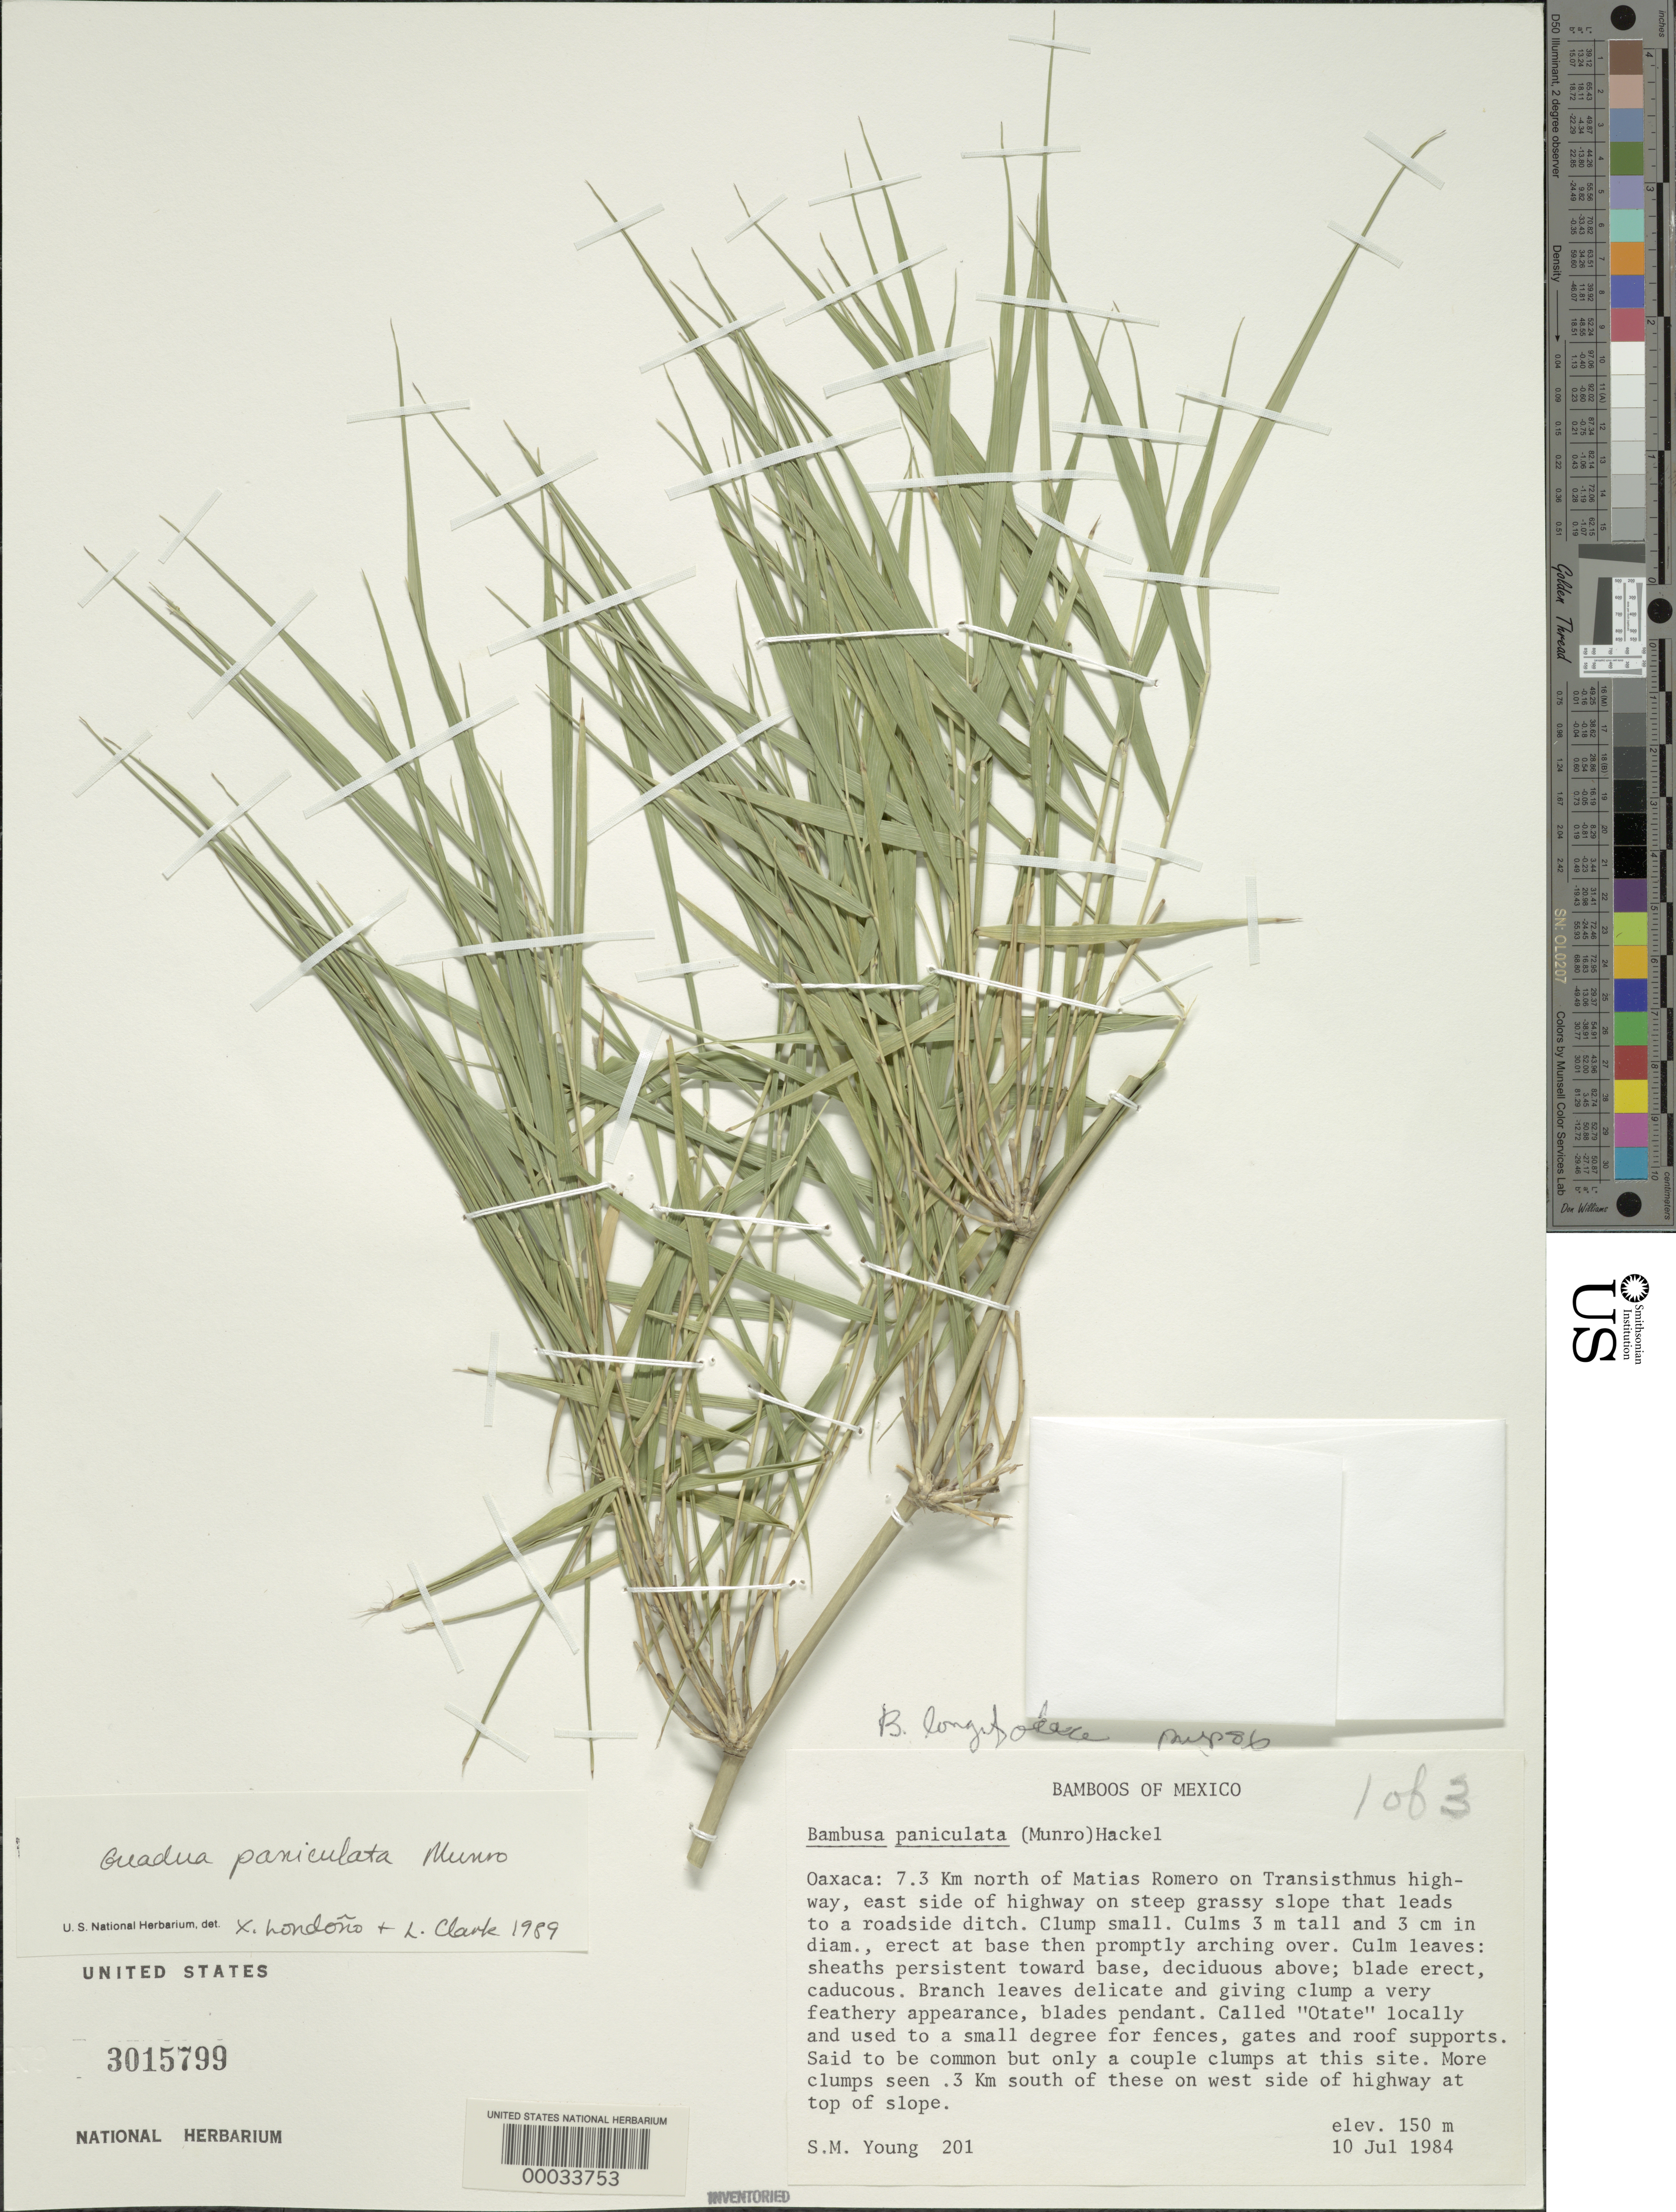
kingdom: Plantae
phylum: Tracheophyta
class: Liliopsida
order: Poales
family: Poaceae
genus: Guadua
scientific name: Guadua refracta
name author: Munro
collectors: S. Young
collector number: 201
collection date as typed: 10 Jul 1984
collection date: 1984-07-10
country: Mexico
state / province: Oaxaca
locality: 7.3 km N of Matias Romero on Transisthmus highway, E side of highway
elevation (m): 150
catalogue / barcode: US 3015799